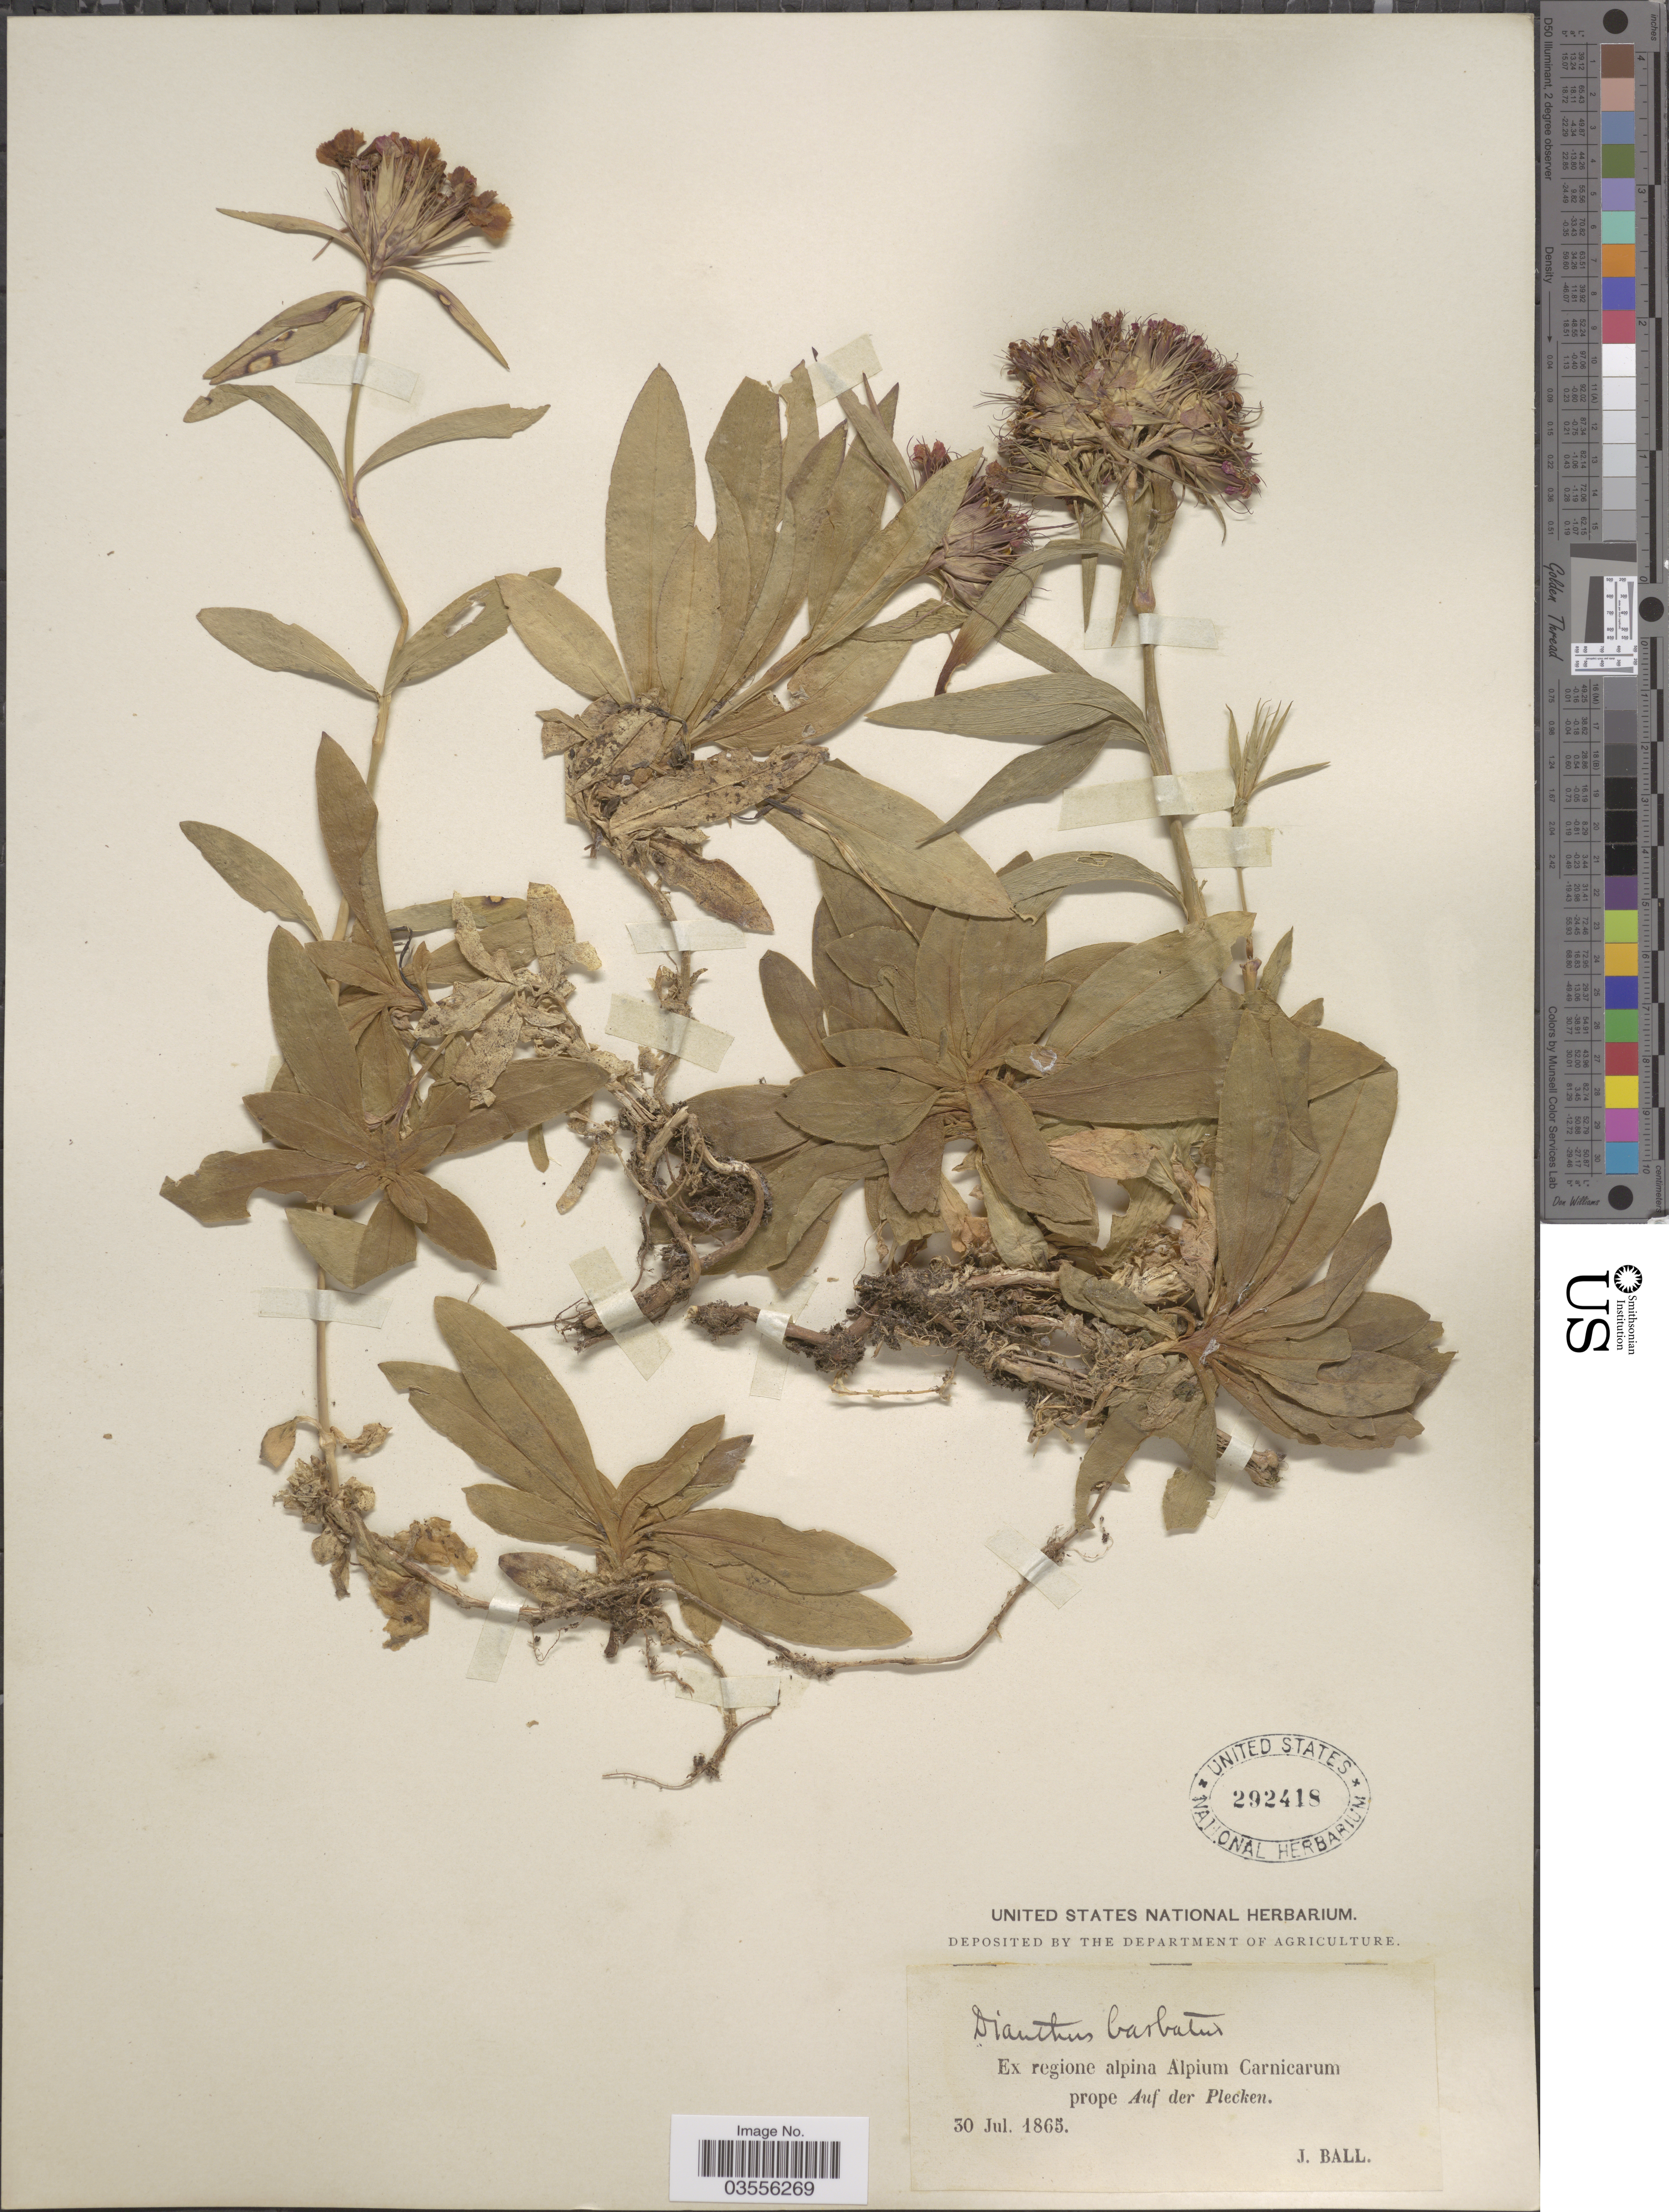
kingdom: Plantae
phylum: Tracheophyta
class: Magnoliopsida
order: Caryophyllales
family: Caryophyllaceae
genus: Dianthus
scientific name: Dianthus barbatus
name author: L.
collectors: J. Ball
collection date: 1865-07-30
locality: Ex regione alpina Alpium Carnicarum prope Auf der Plecken.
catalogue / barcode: US 292418